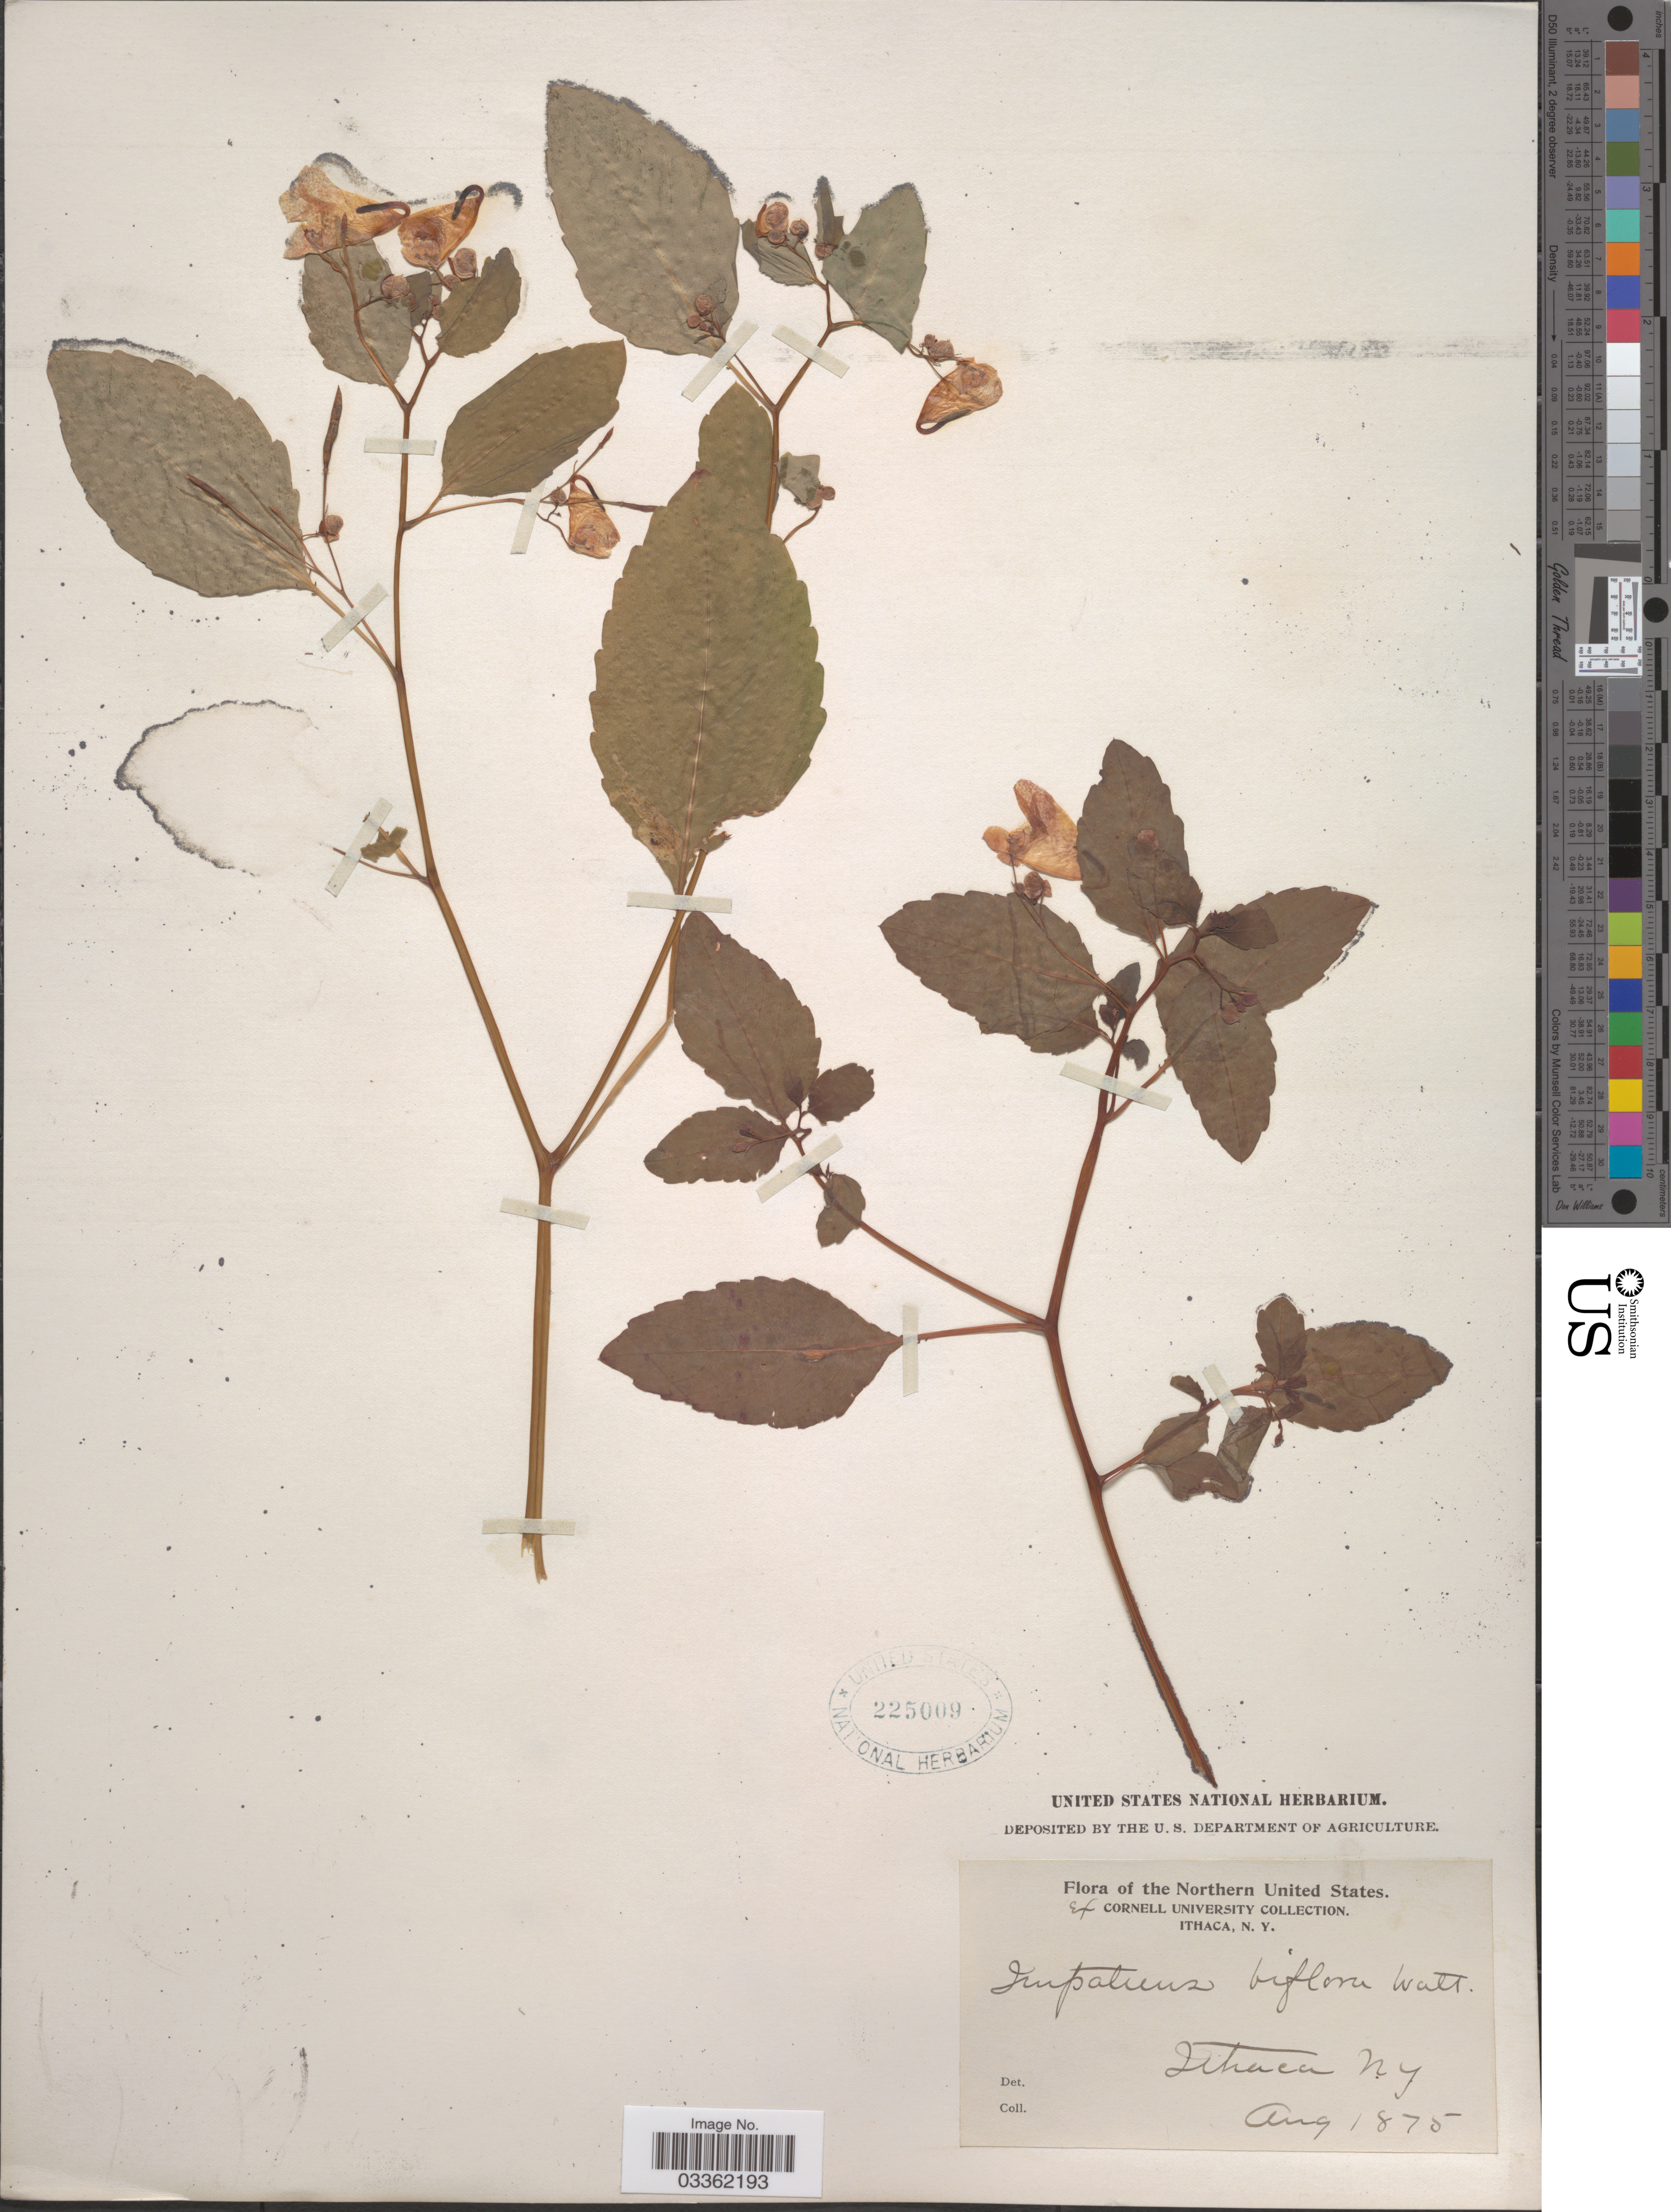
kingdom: Plantae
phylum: Tracheophyta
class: Magnoliopsida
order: Ericales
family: Balsaminaceae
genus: Impatiens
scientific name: Impatiens capensis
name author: Meerb.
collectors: Cornell University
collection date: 1875-08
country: United States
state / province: New York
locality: Northern United States, Ithaca.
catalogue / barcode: US 225009